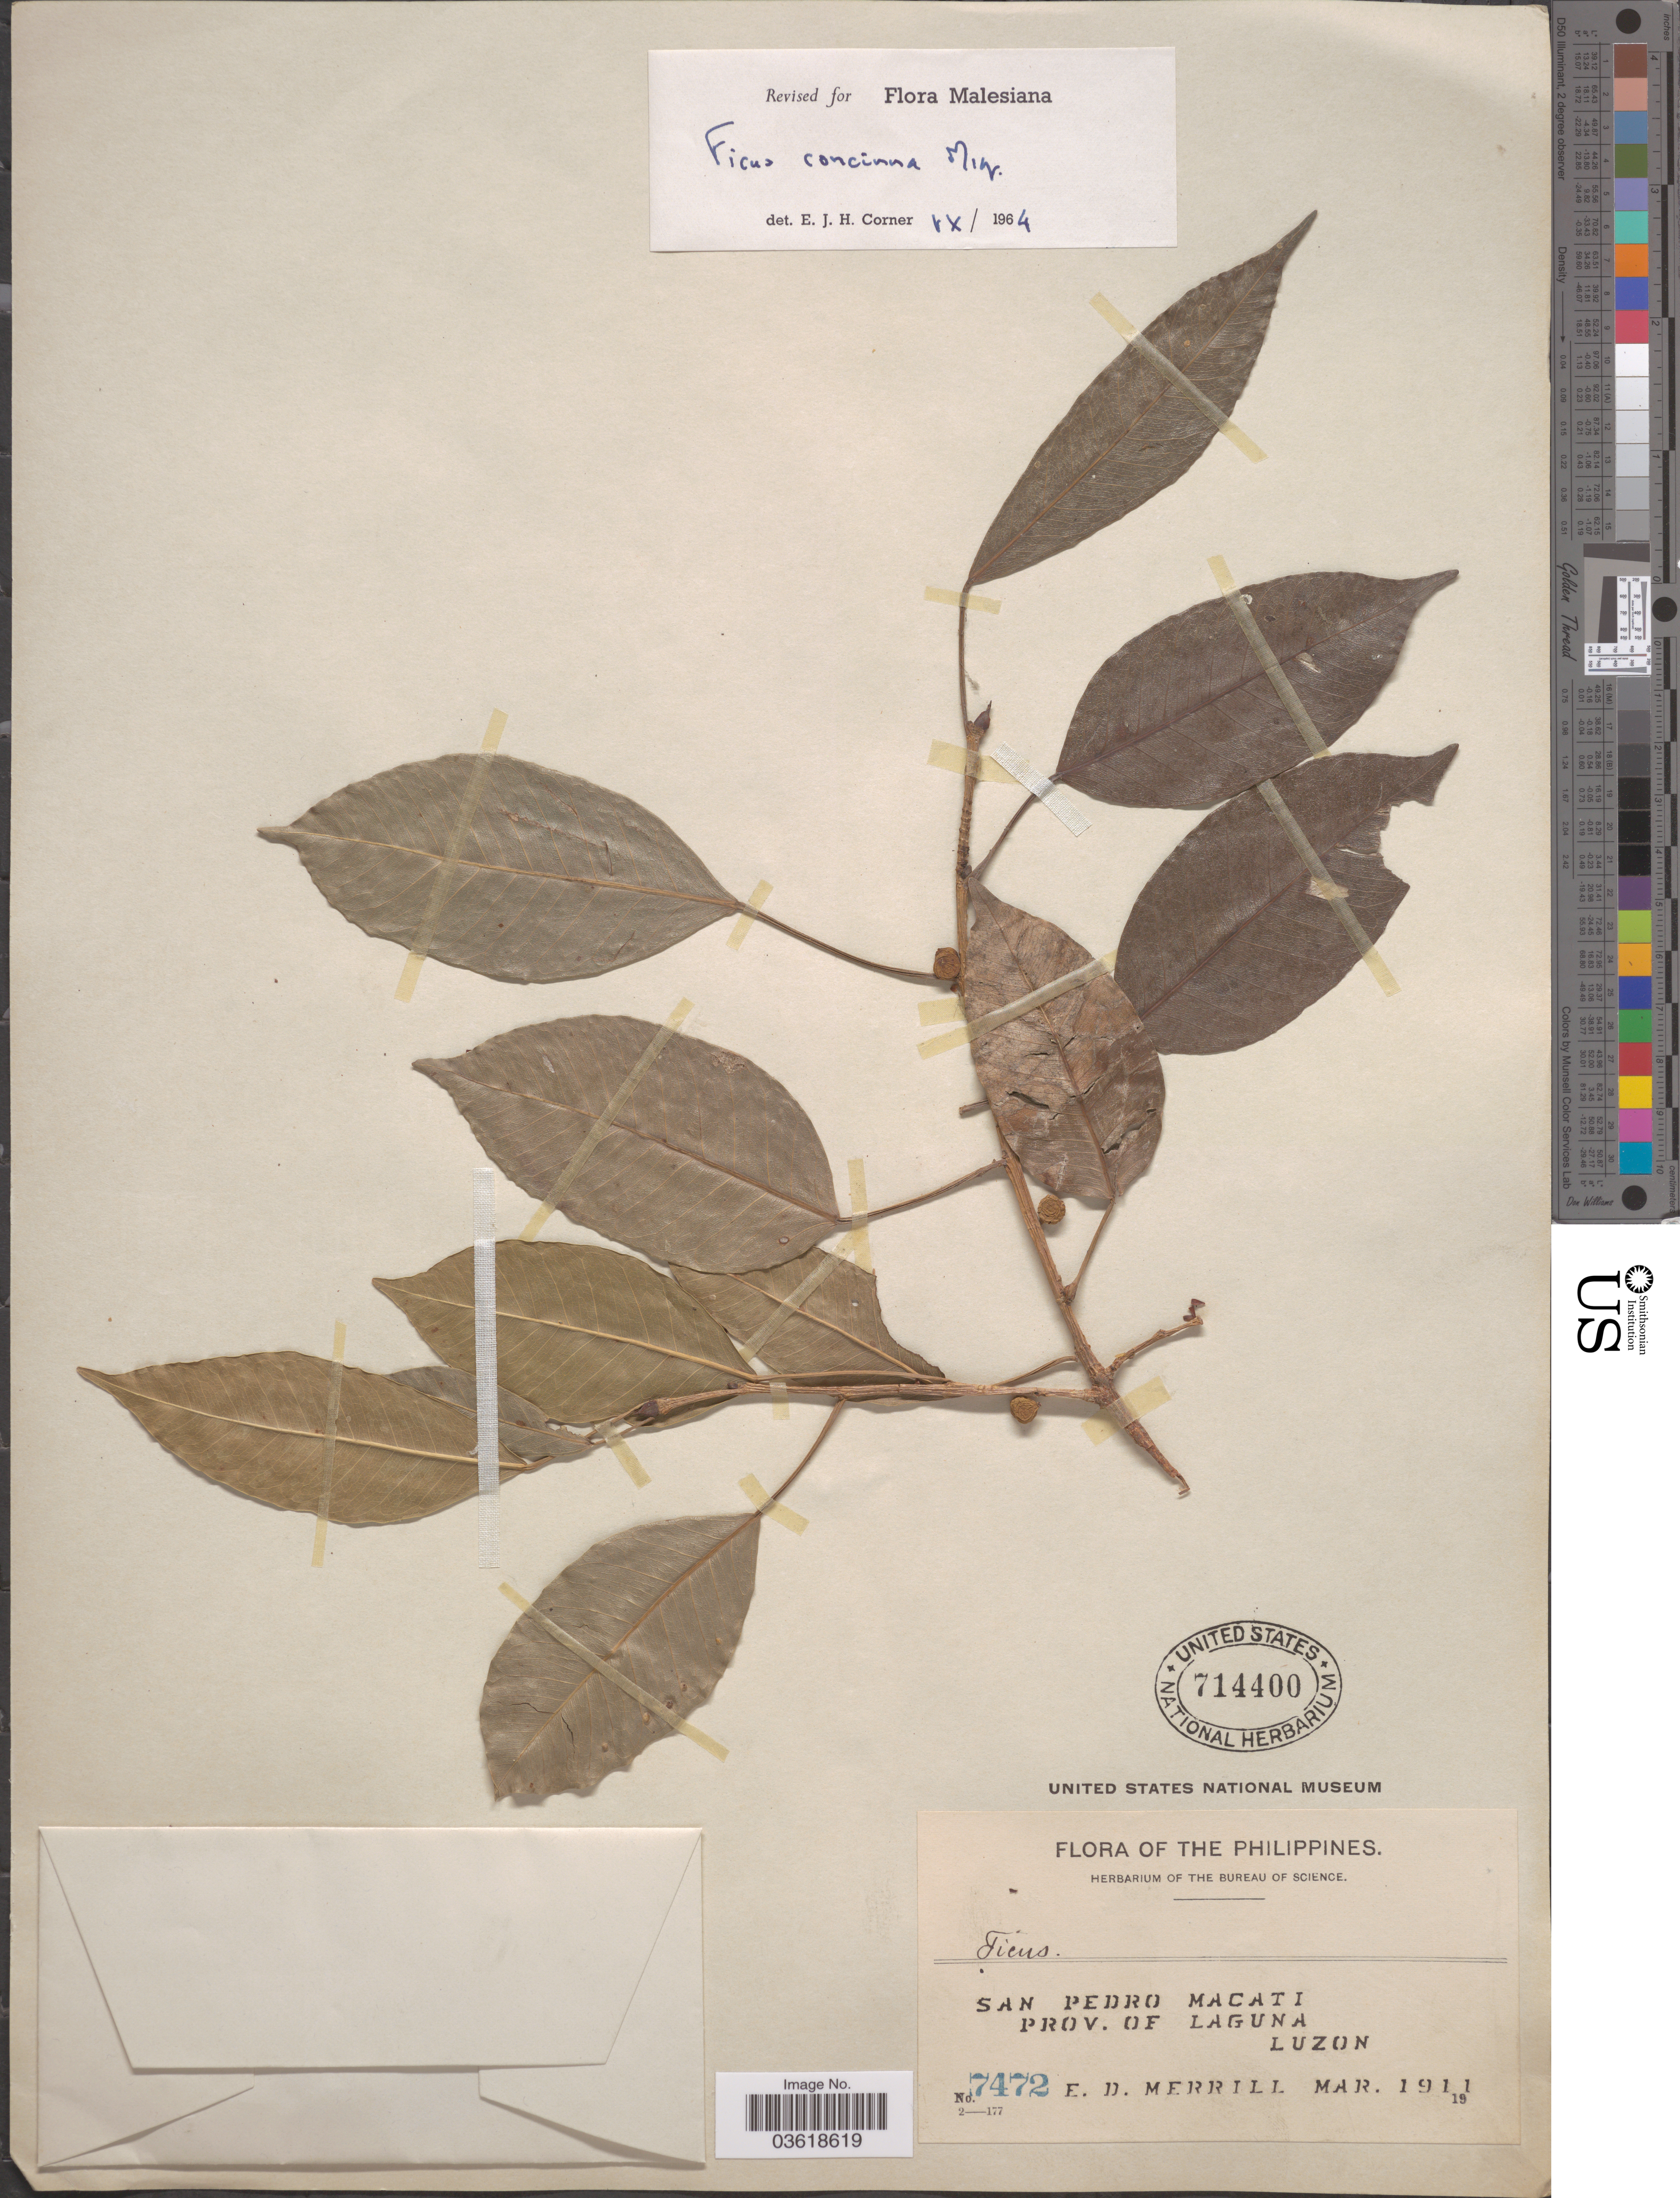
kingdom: Plantae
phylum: Tracheophyta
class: Magnoliopsida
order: Rosales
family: Moraceae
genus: Ficus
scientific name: Ficus concinna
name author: Miq.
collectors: E. D. Merrill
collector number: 7472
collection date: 1911-03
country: Philippines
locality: San Pedro Macati. Prov. of Laguna. Luzon.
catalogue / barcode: US 714400